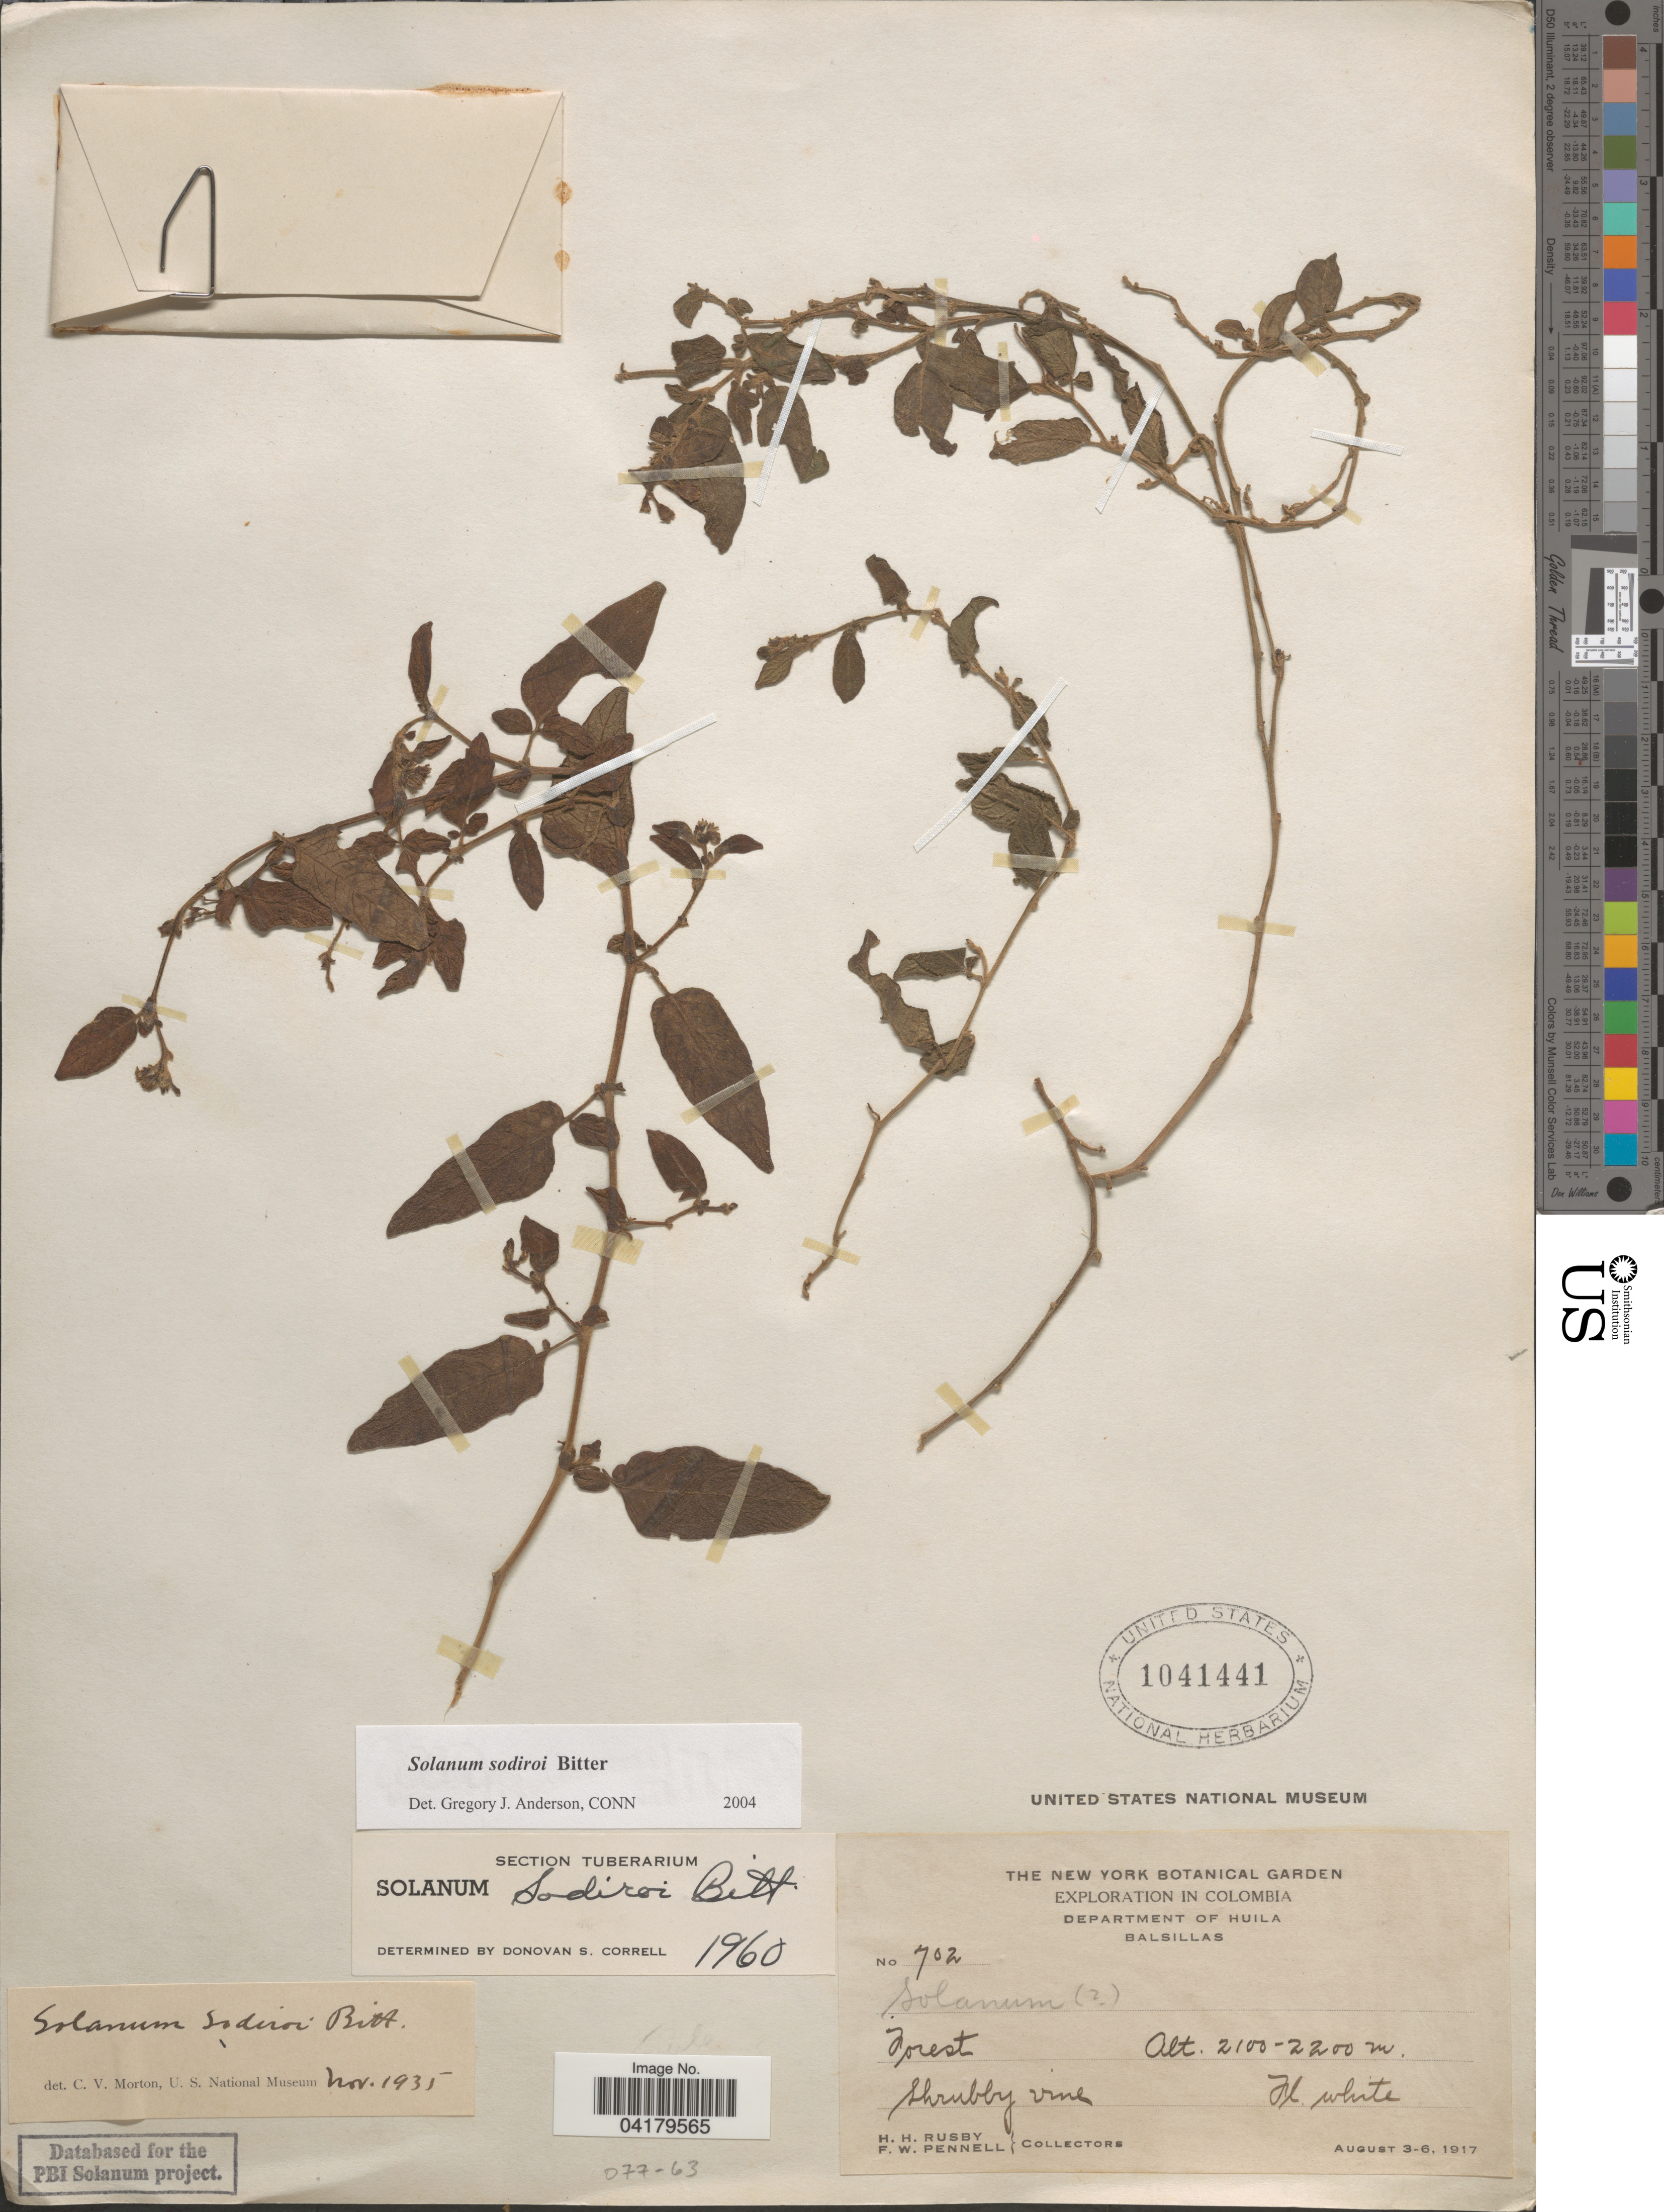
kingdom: Plantae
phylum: Tracheophyta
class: Magnoliopsida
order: Solanales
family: Solanaceae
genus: Solanum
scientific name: Solanum sodiroi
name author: Bitter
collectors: H. H. Rusby & F. W. Pennell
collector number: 702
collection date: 1917-08-03/1917-08-06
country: Colombia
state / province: Huila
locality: Exploration in Colombia. Department of Huila. Balsillas.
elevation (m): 2100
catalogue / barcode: US 1041441